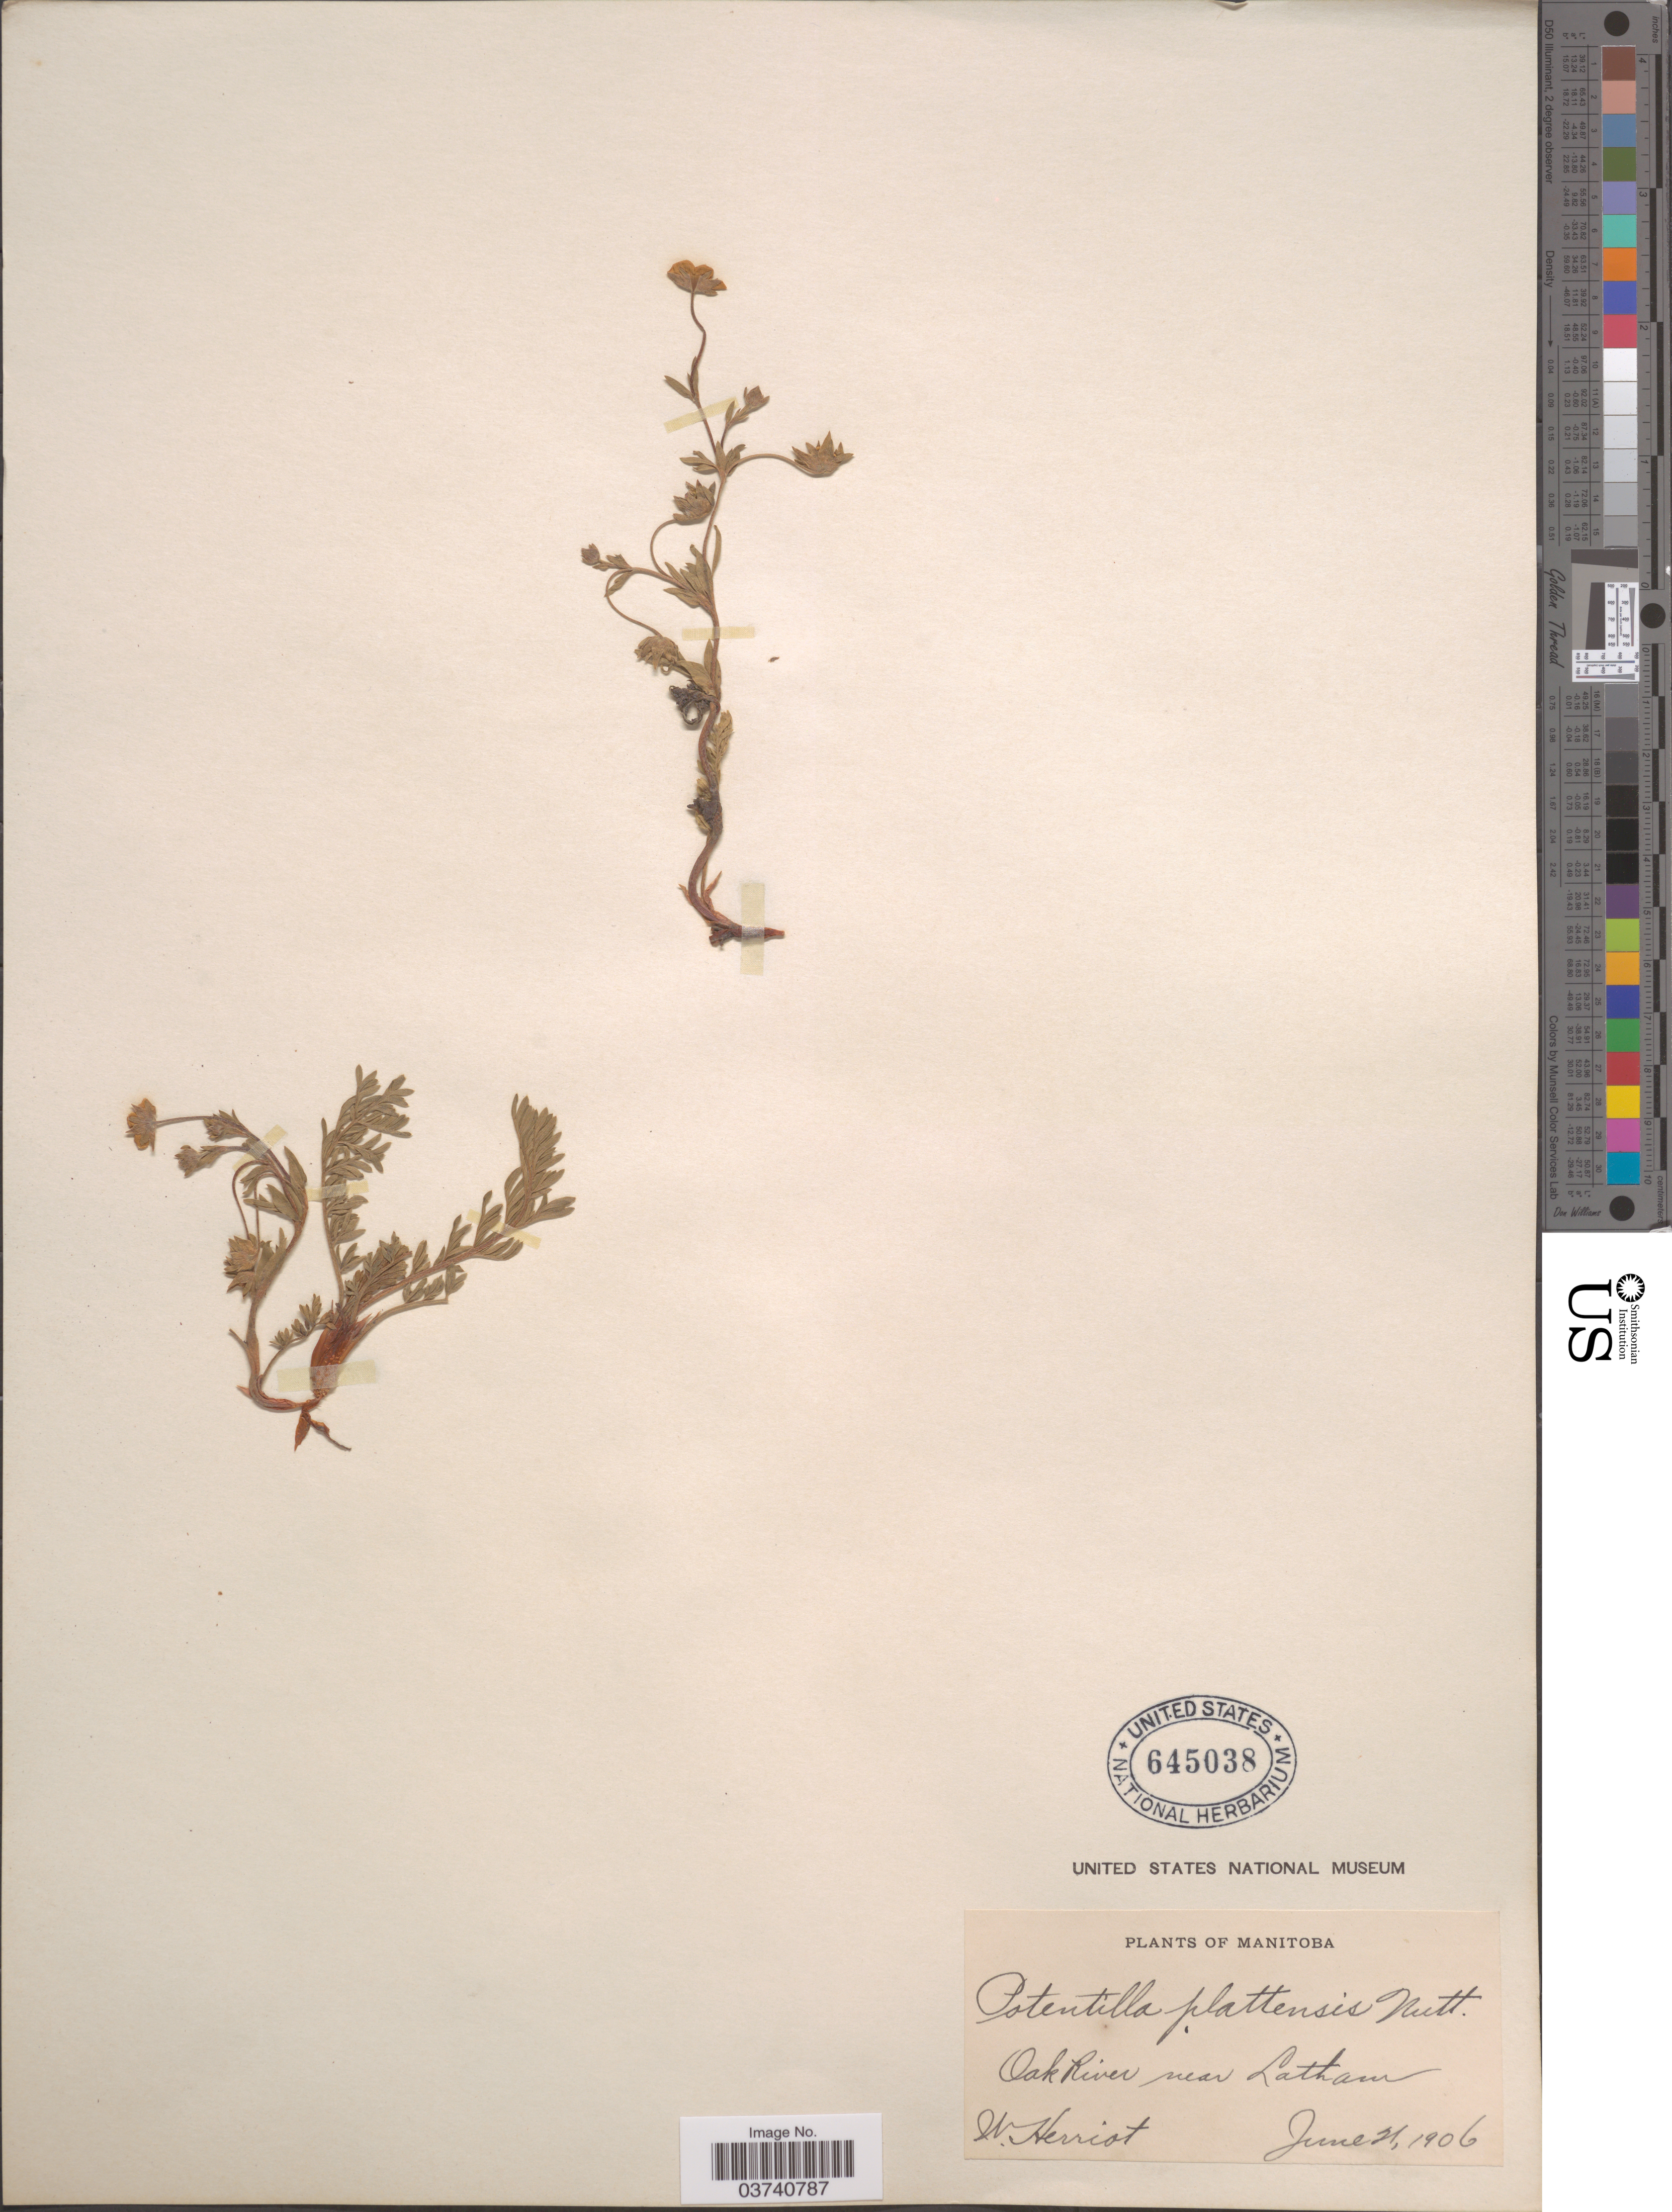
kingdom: Plantae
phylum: Tracheophyta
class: Magnoliopsida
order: Rosales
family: Rosaceae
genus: Potentilla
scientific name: Potentilla plattensis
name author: Nutt.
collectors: W. Herriot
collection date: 1906-06-21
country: Canada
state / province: Manitoba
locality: Oak River near Latham.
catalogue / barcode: US 645038